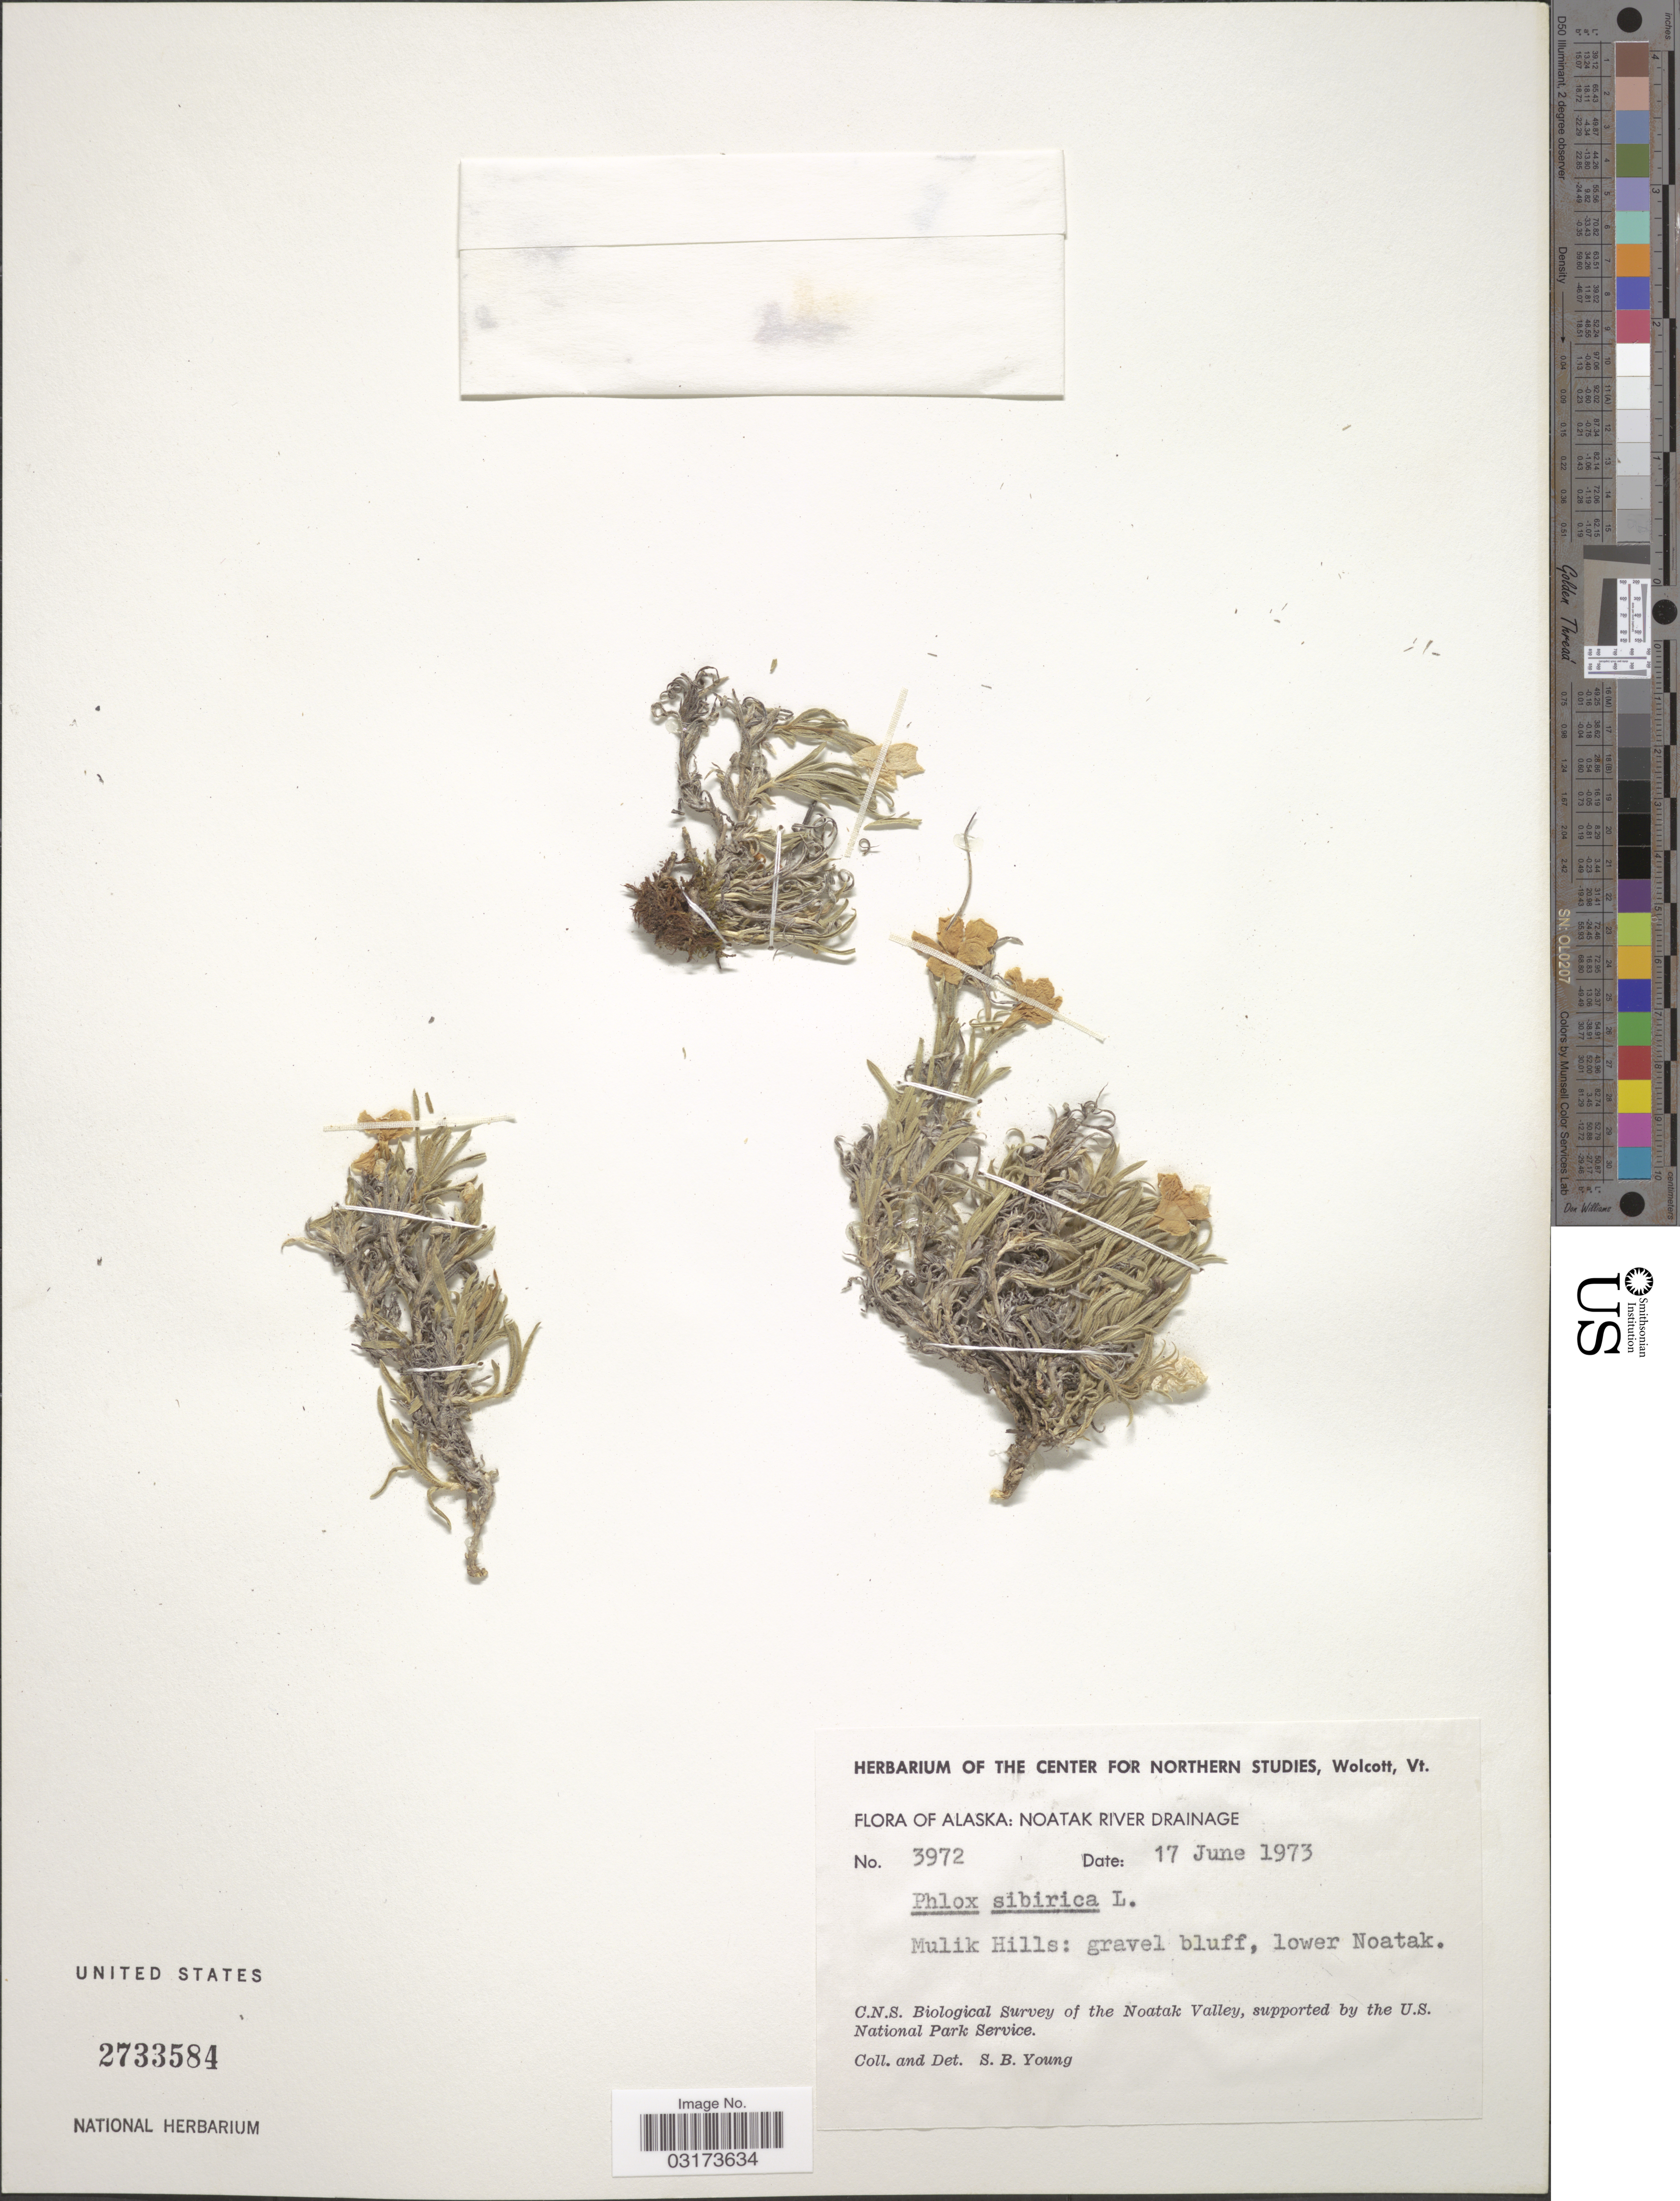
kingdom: Plantae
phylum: Tracheophyta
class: Magnoliopsida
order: Ericales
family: Polemoniaceae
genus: Phlox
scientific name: Phlox alaskensis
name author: Jordal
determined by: Mayfield, M. H.; Ferguson, C. J.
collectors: S. Young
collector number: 3972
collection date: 1973-06-17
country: United States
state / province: Alaska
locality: Noatak River Drainage. Mulik Hills: gravel bluff, lower Noatak.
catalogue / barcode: US 2733584